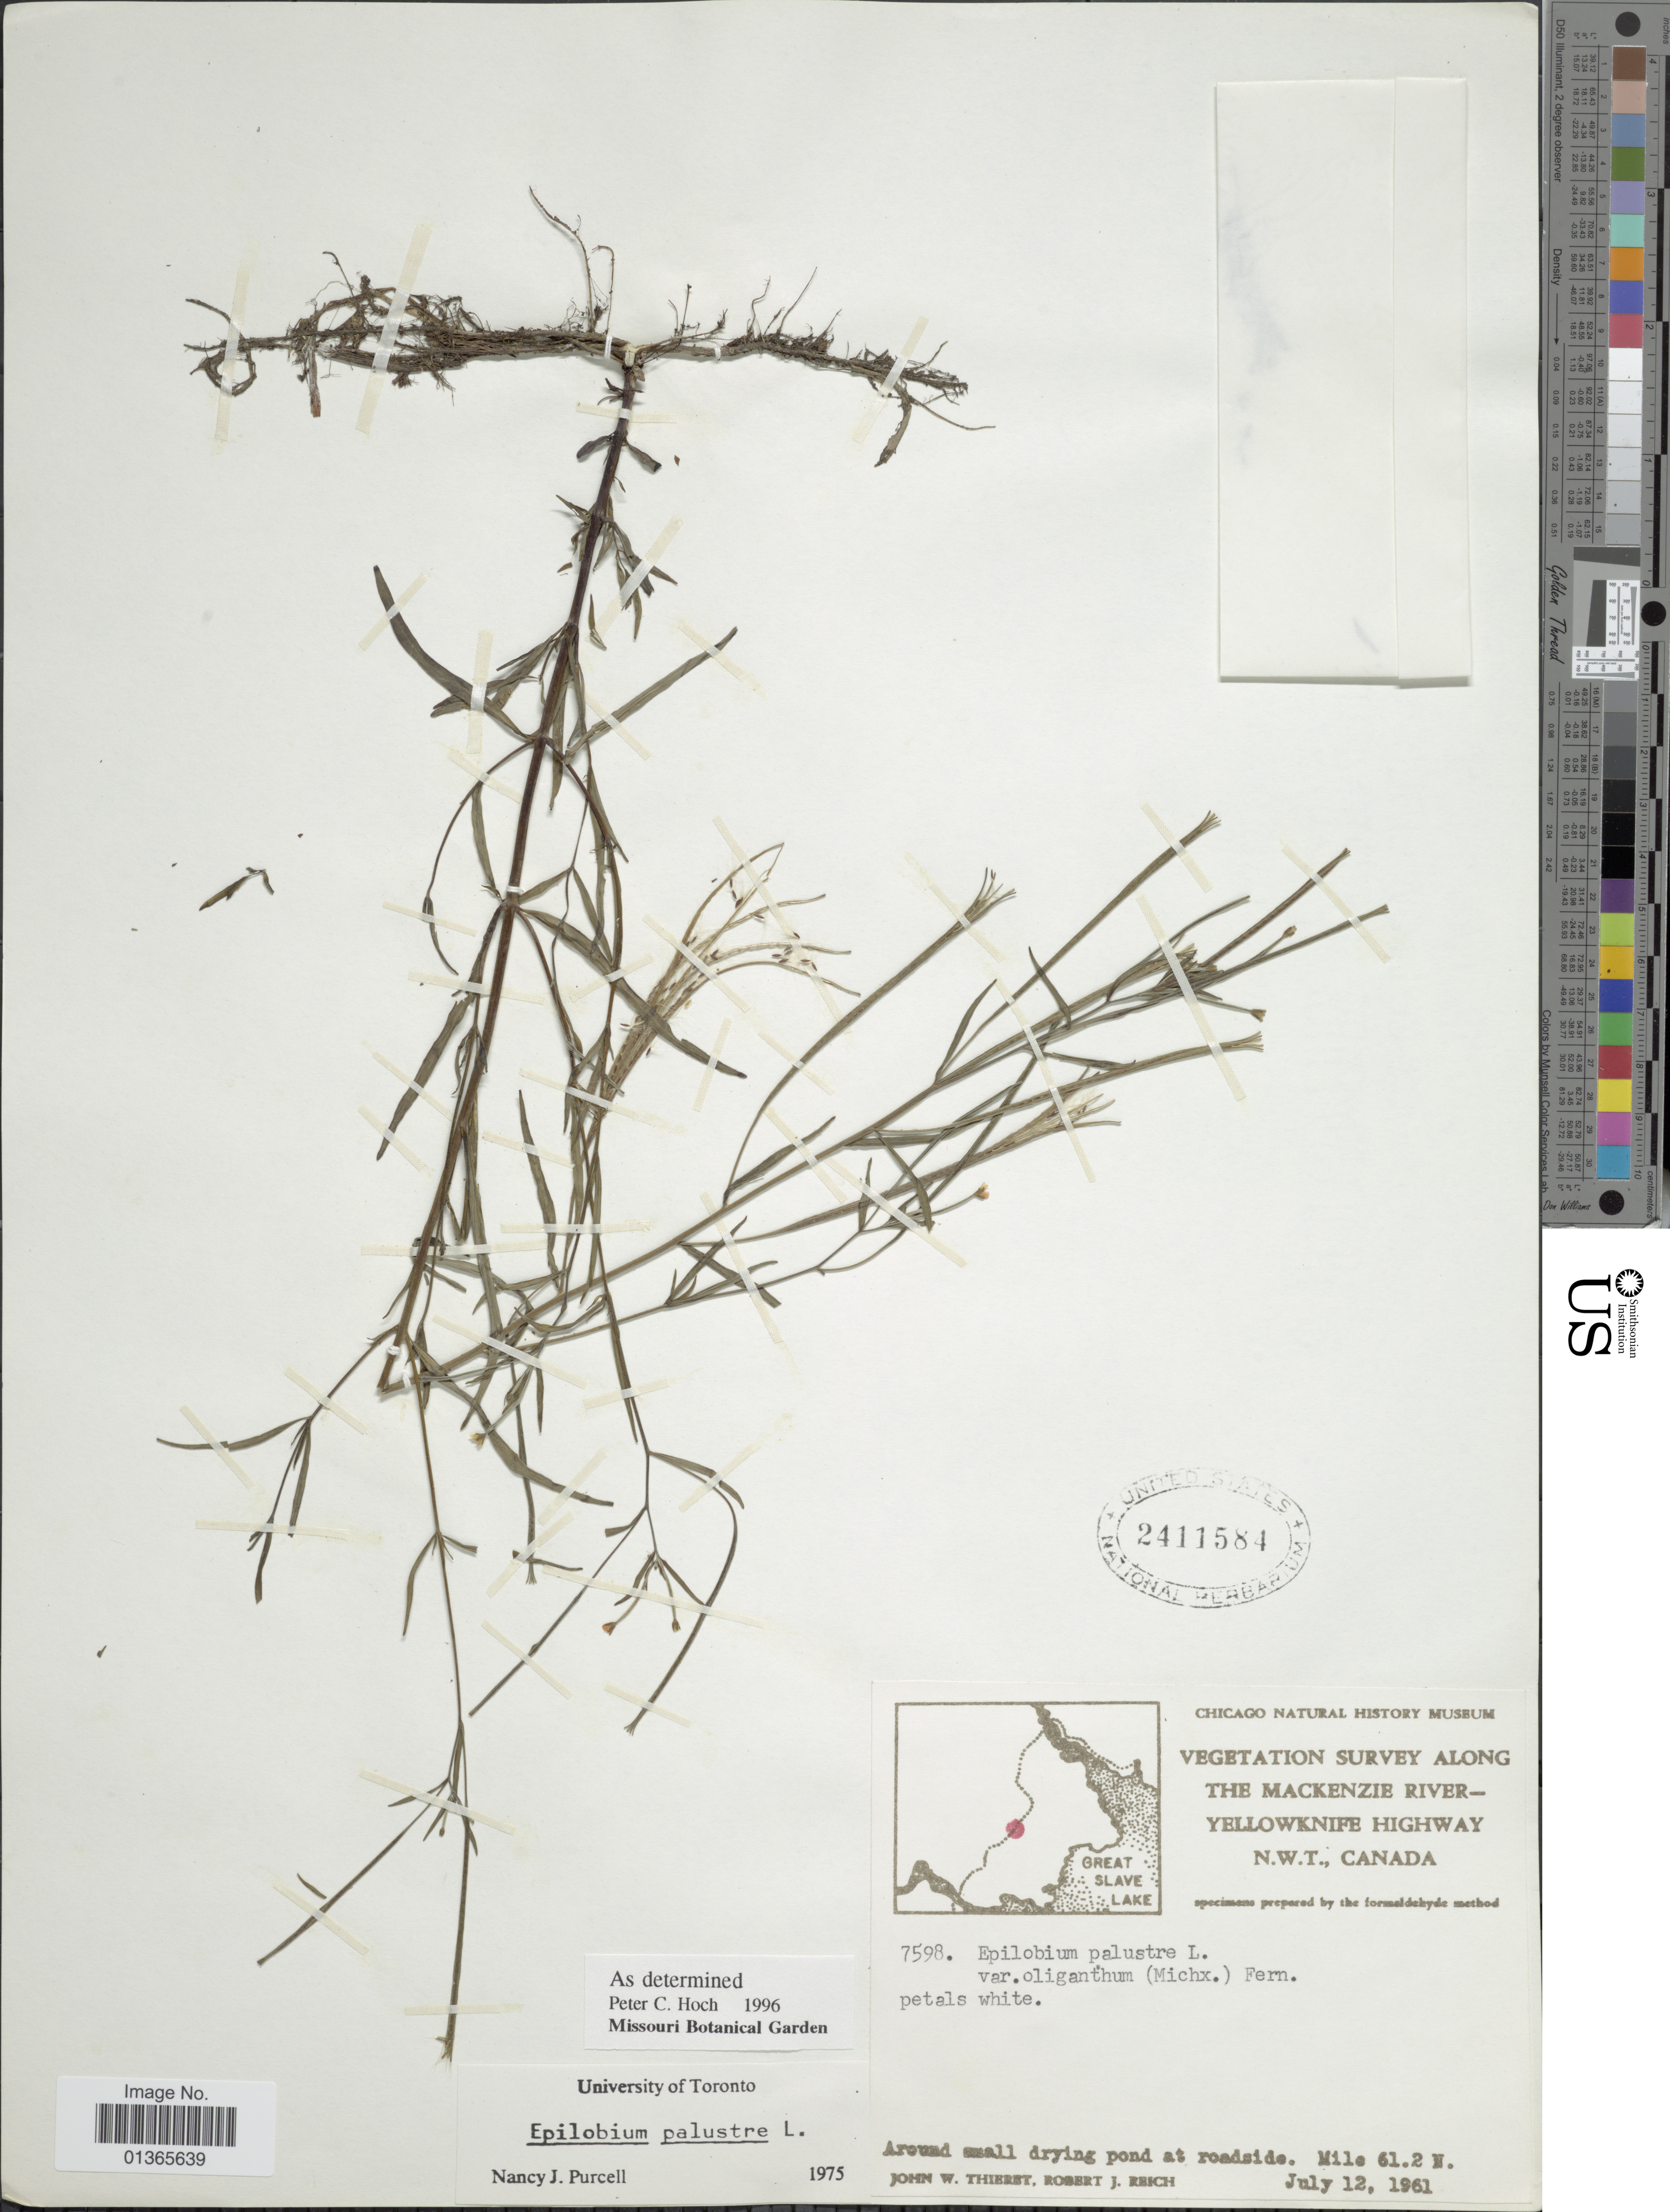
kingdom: Plantae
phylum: Tracheophyta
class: Magnoliopsida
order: Myrtales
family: Onagraceae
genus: Epilobium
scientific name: Epilobium palustre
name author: L.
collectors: J. W. Thieret & R. Reich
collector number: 7598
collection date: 1961-07-12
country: Canada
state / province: Northwest Territories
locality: Along the Mackenzie River - Yellowknife Highway. Around small drying pond at roadside. Mile 61.2 N.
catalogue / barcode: US 2411584